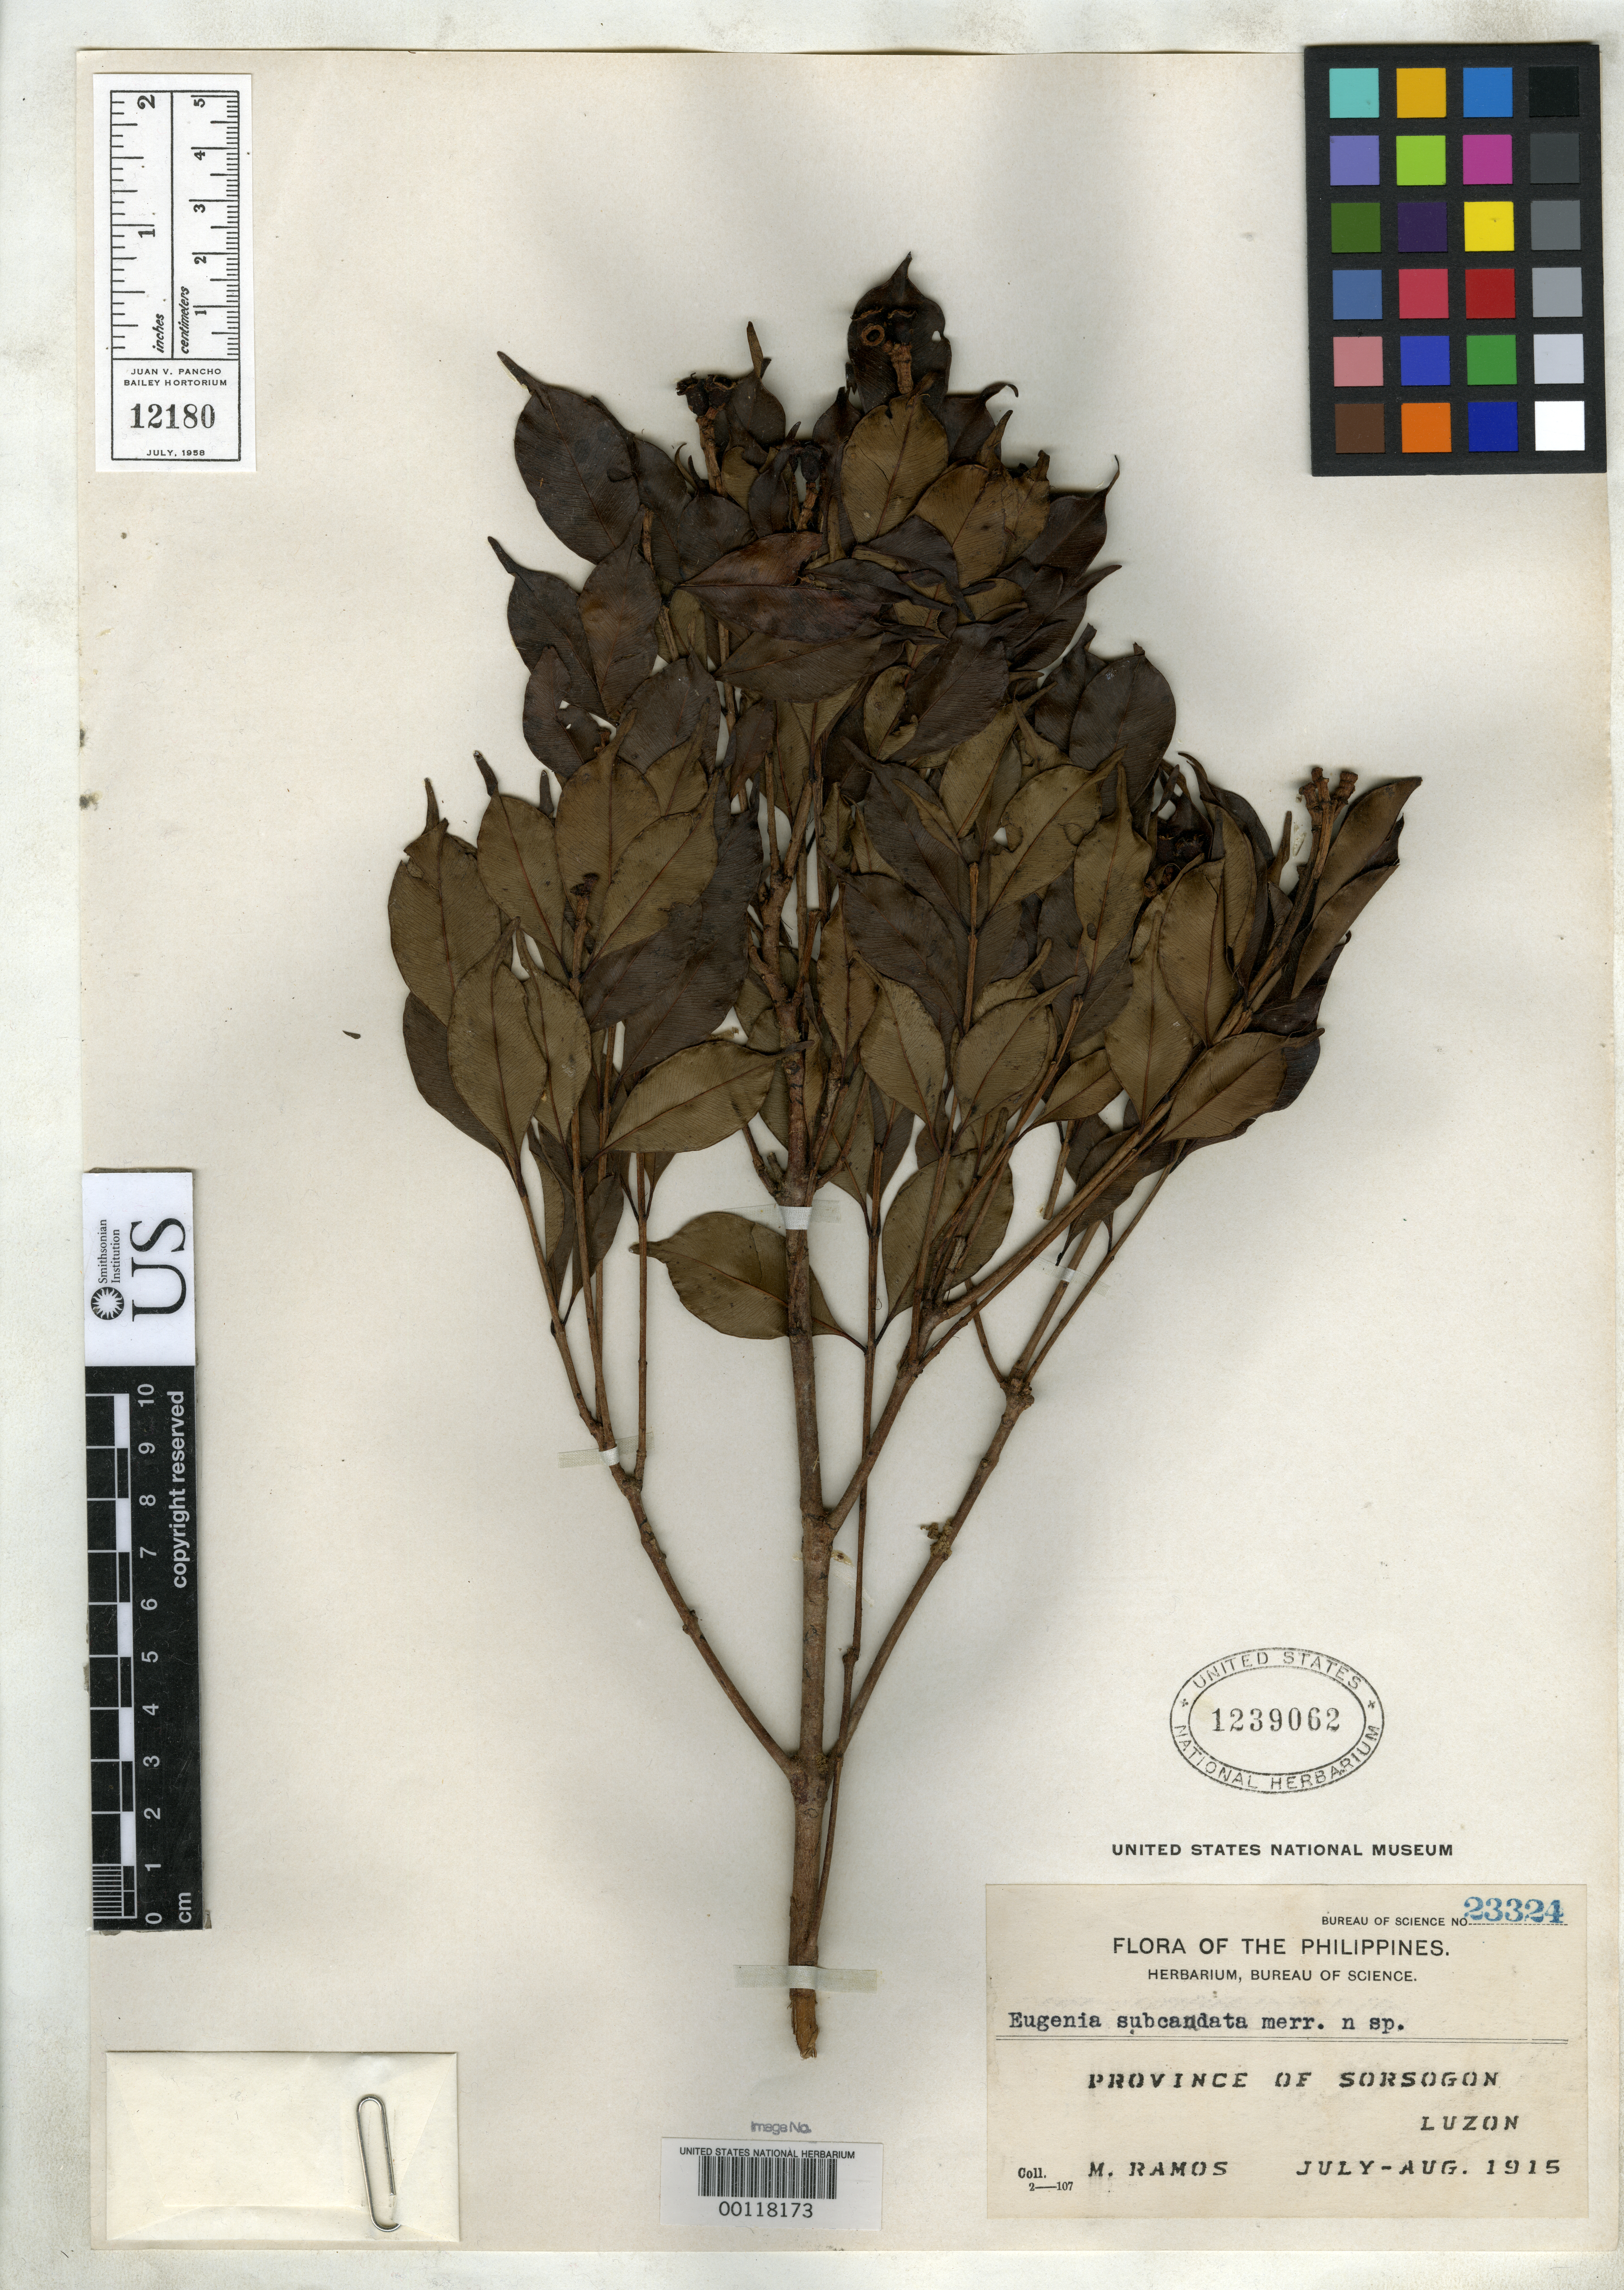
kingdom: Plantae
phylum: Tracheophyta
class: Magnoliopsida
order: Myrtales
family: Myrtaceae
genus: Eugenia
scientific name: Eugenia subcaudata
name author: Merr.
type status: Isotype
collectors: M. Ramos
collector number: Bur. Sci. 23324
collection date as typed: Aug 1915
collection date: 1915-08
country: Philippines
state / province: Bicol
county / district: Sorsogon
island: Luzon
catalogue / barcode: US 1239062